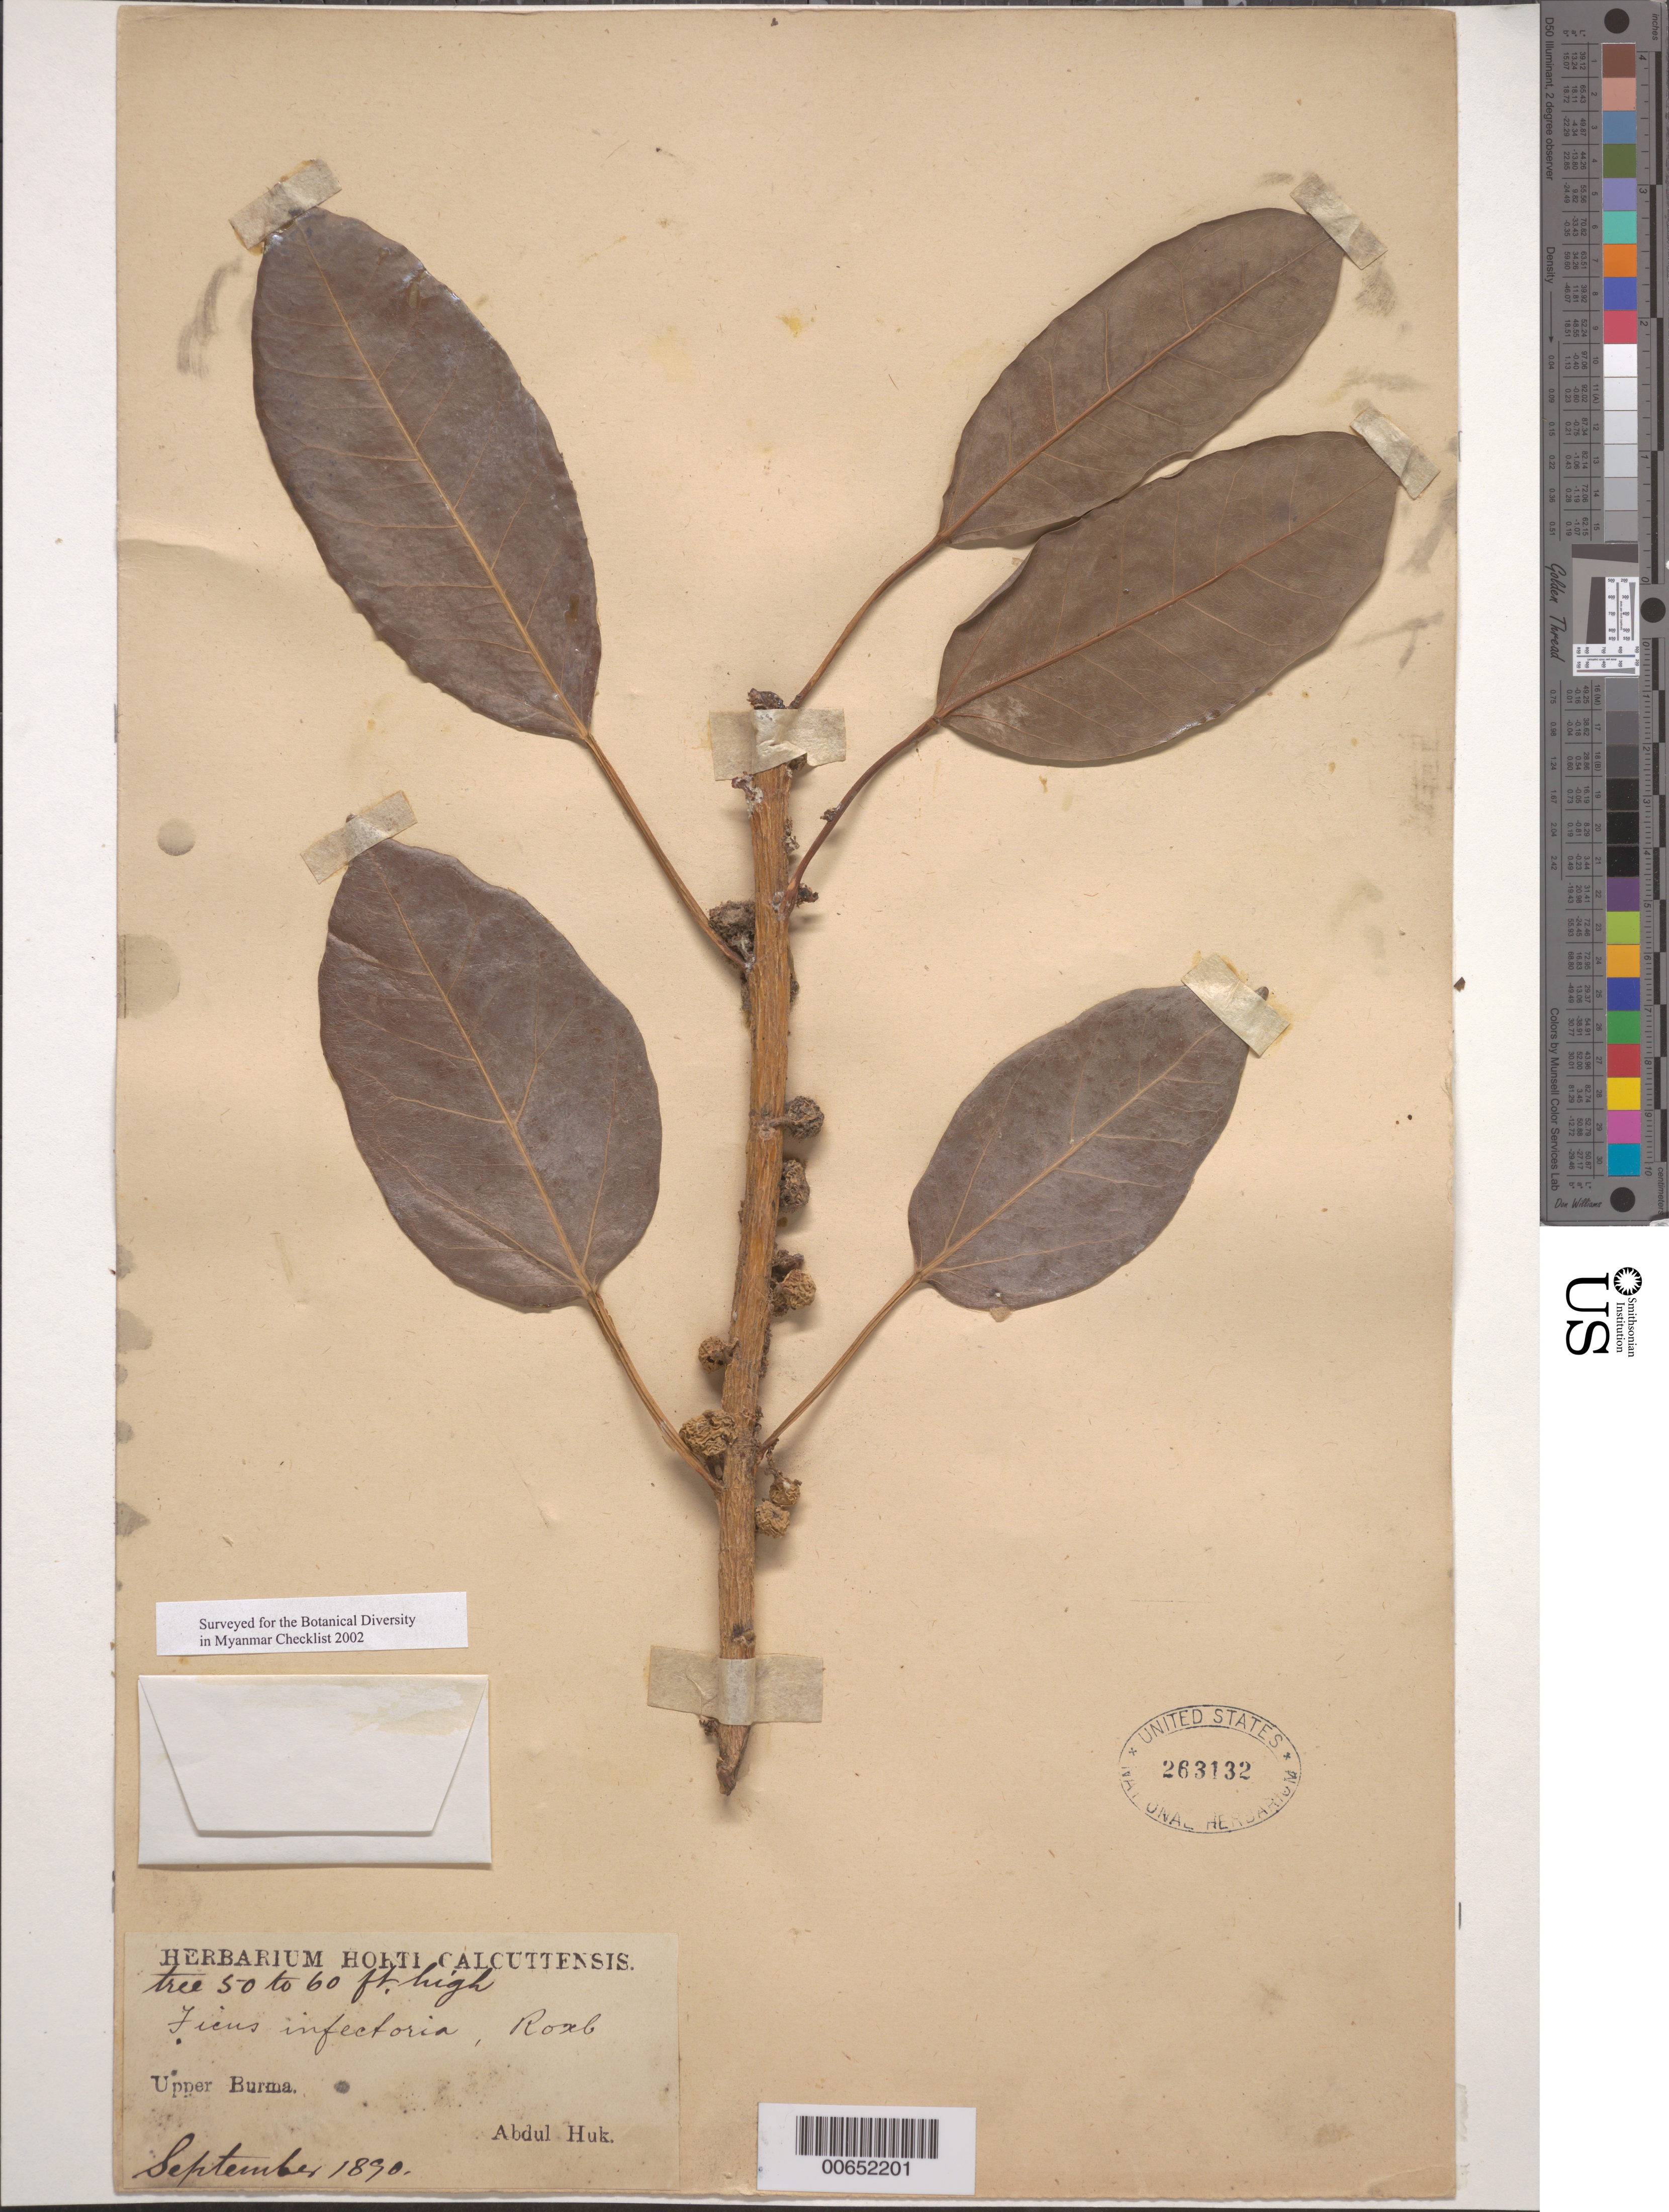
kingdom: Plantae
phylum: Tracheophyta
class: Magnoliopsida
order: Rosales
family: Moraceae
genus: Ficus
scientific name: Ficus infectoria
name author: Roxb.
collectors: A. Huk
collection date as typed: Sep 1890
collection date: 1890-09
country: Myanmar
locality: Upper Burma.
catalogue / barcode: US 263132